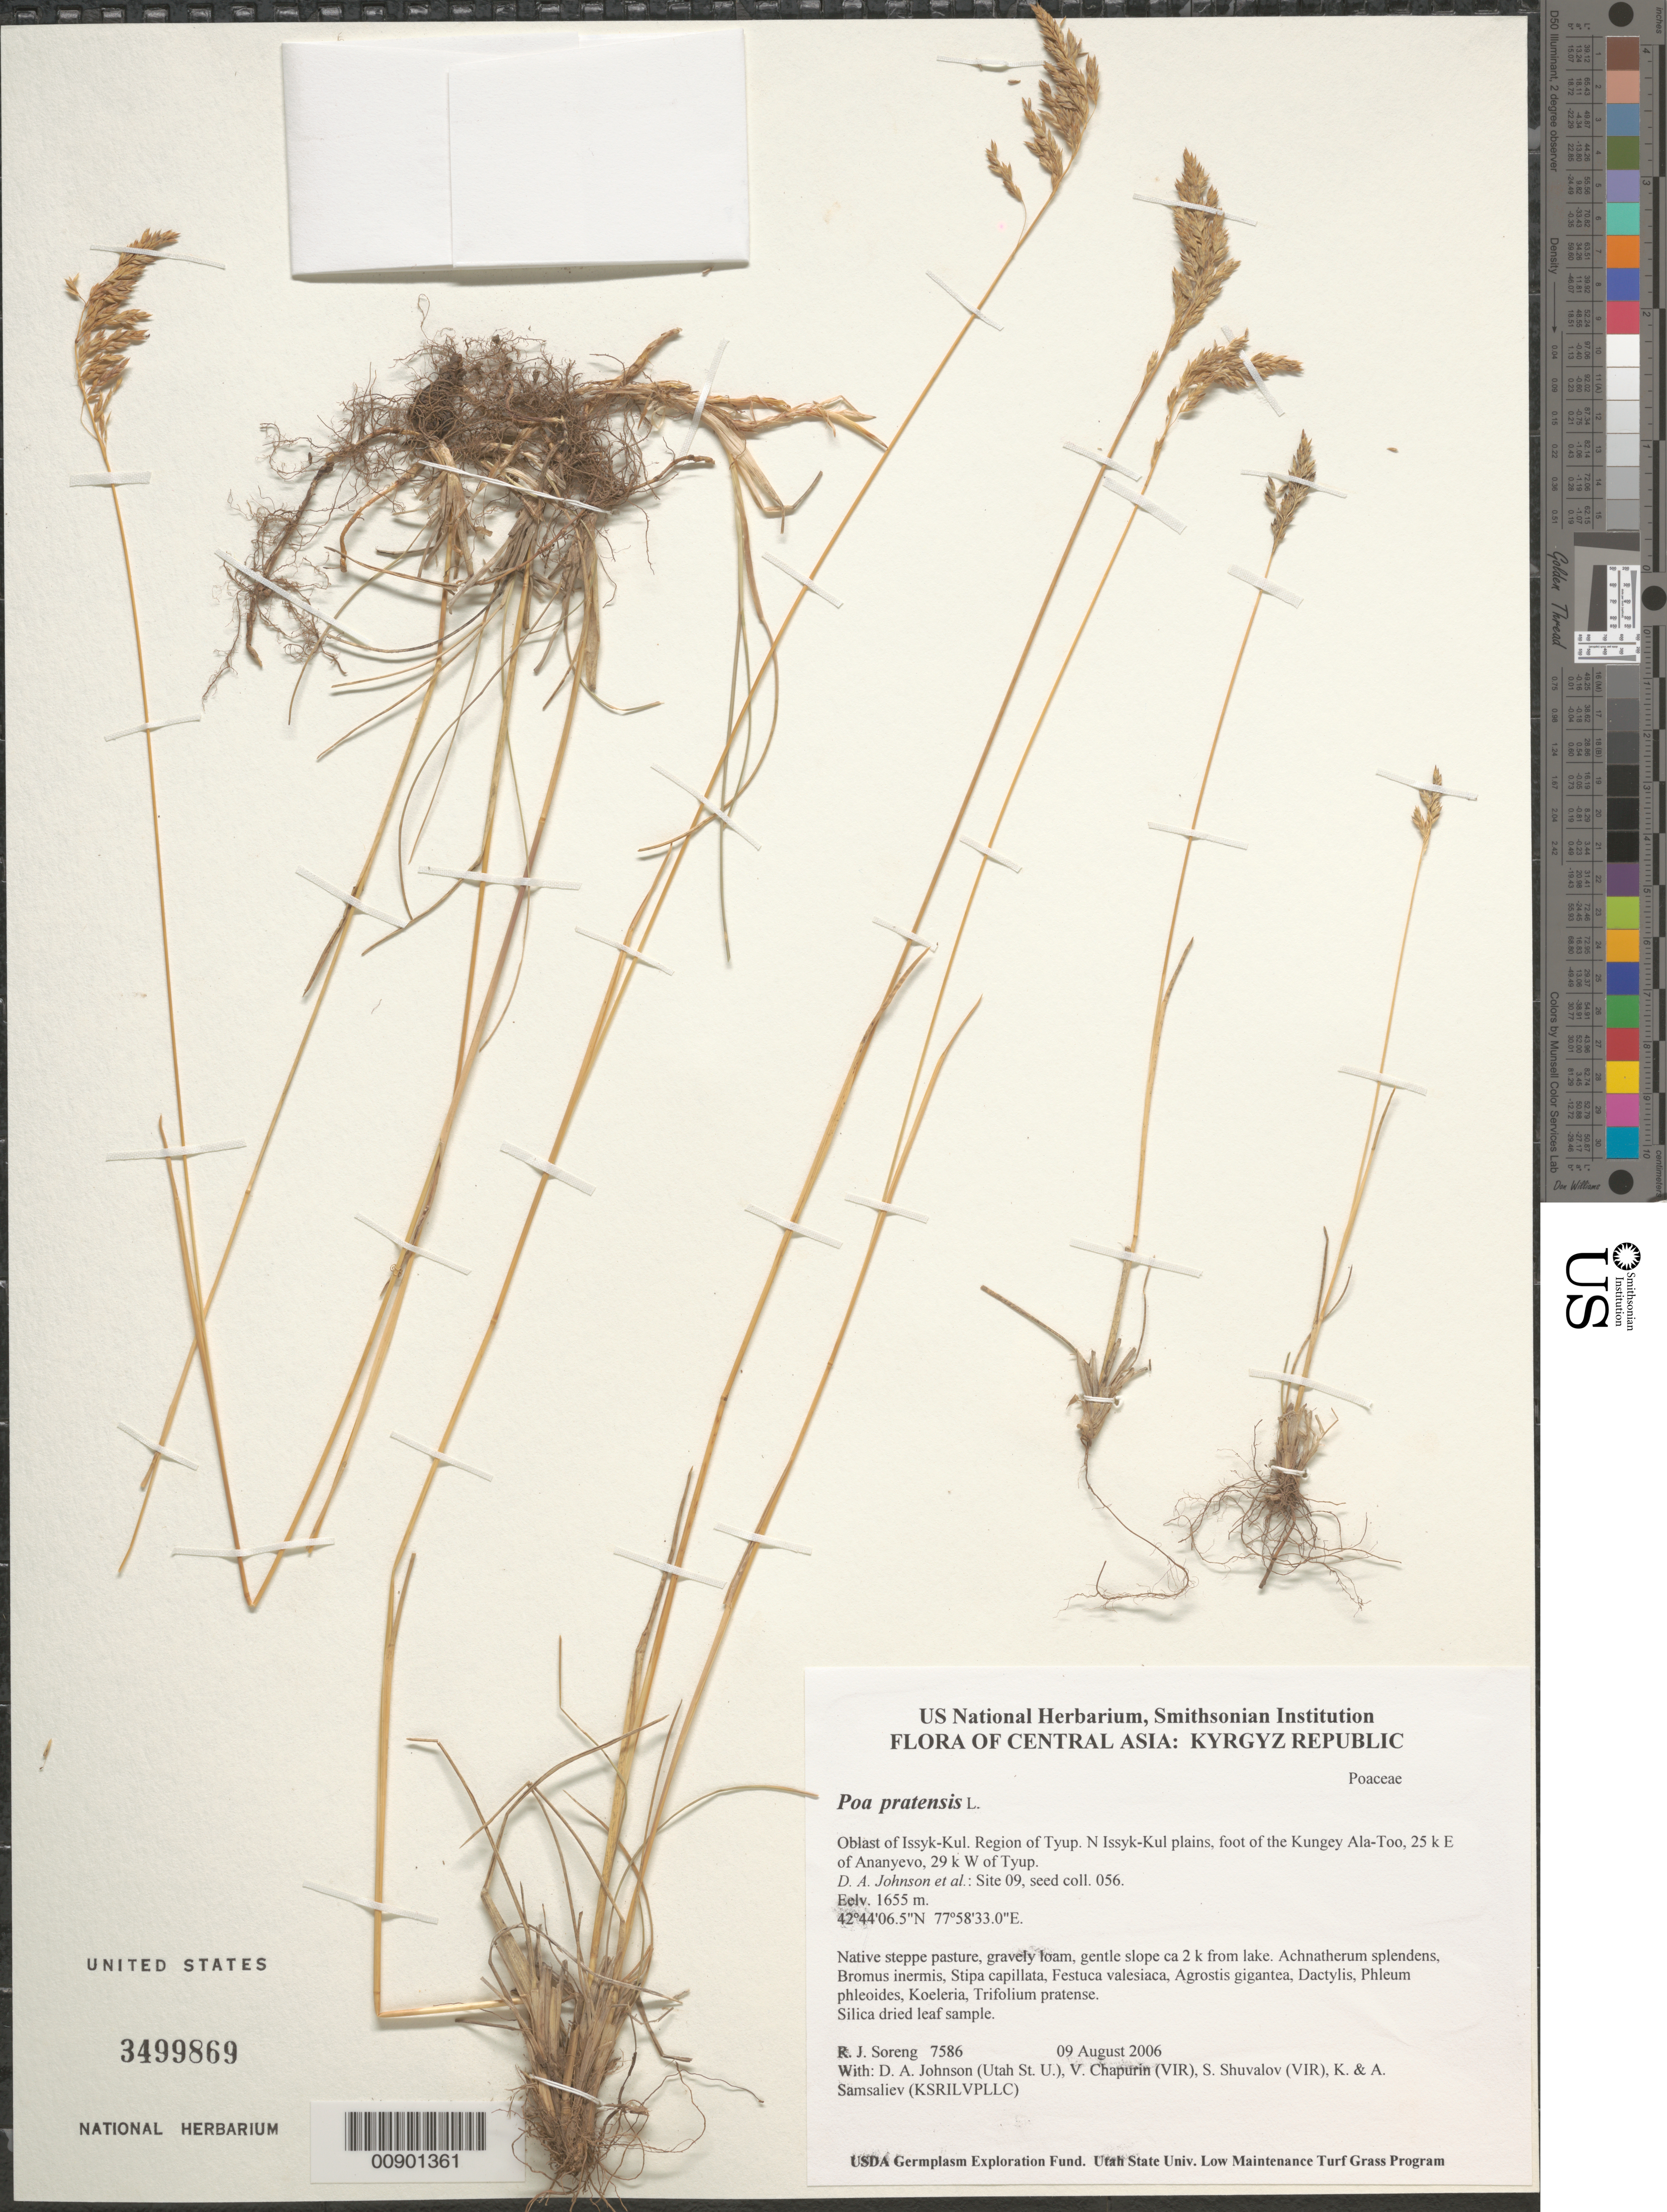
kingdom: Plantae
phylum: Tracheophyta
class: Liliopsida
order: Poales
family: Poaceae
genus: Poa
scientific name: Poa pratensis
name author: L.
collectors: R. J. Soreng, D. Johnson, S. Shuvalov, V. Chapurin, K. Samsaliev & A. Samsaliev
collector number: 7586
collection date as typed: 09 Aug 2006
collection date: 2006-08-09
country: Kyrgyzstan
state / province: Ysyk-Kol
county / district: Tyup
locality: N Issyk-Kul plains, foot of the Kungey Ala-Too, 25 km E of Ananyevo, 29 km W of Tyup.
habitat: Native steppe pasture, gravely loam, gentle slope ca 2 k from lake.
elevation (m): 1655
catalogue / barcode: US 3499869